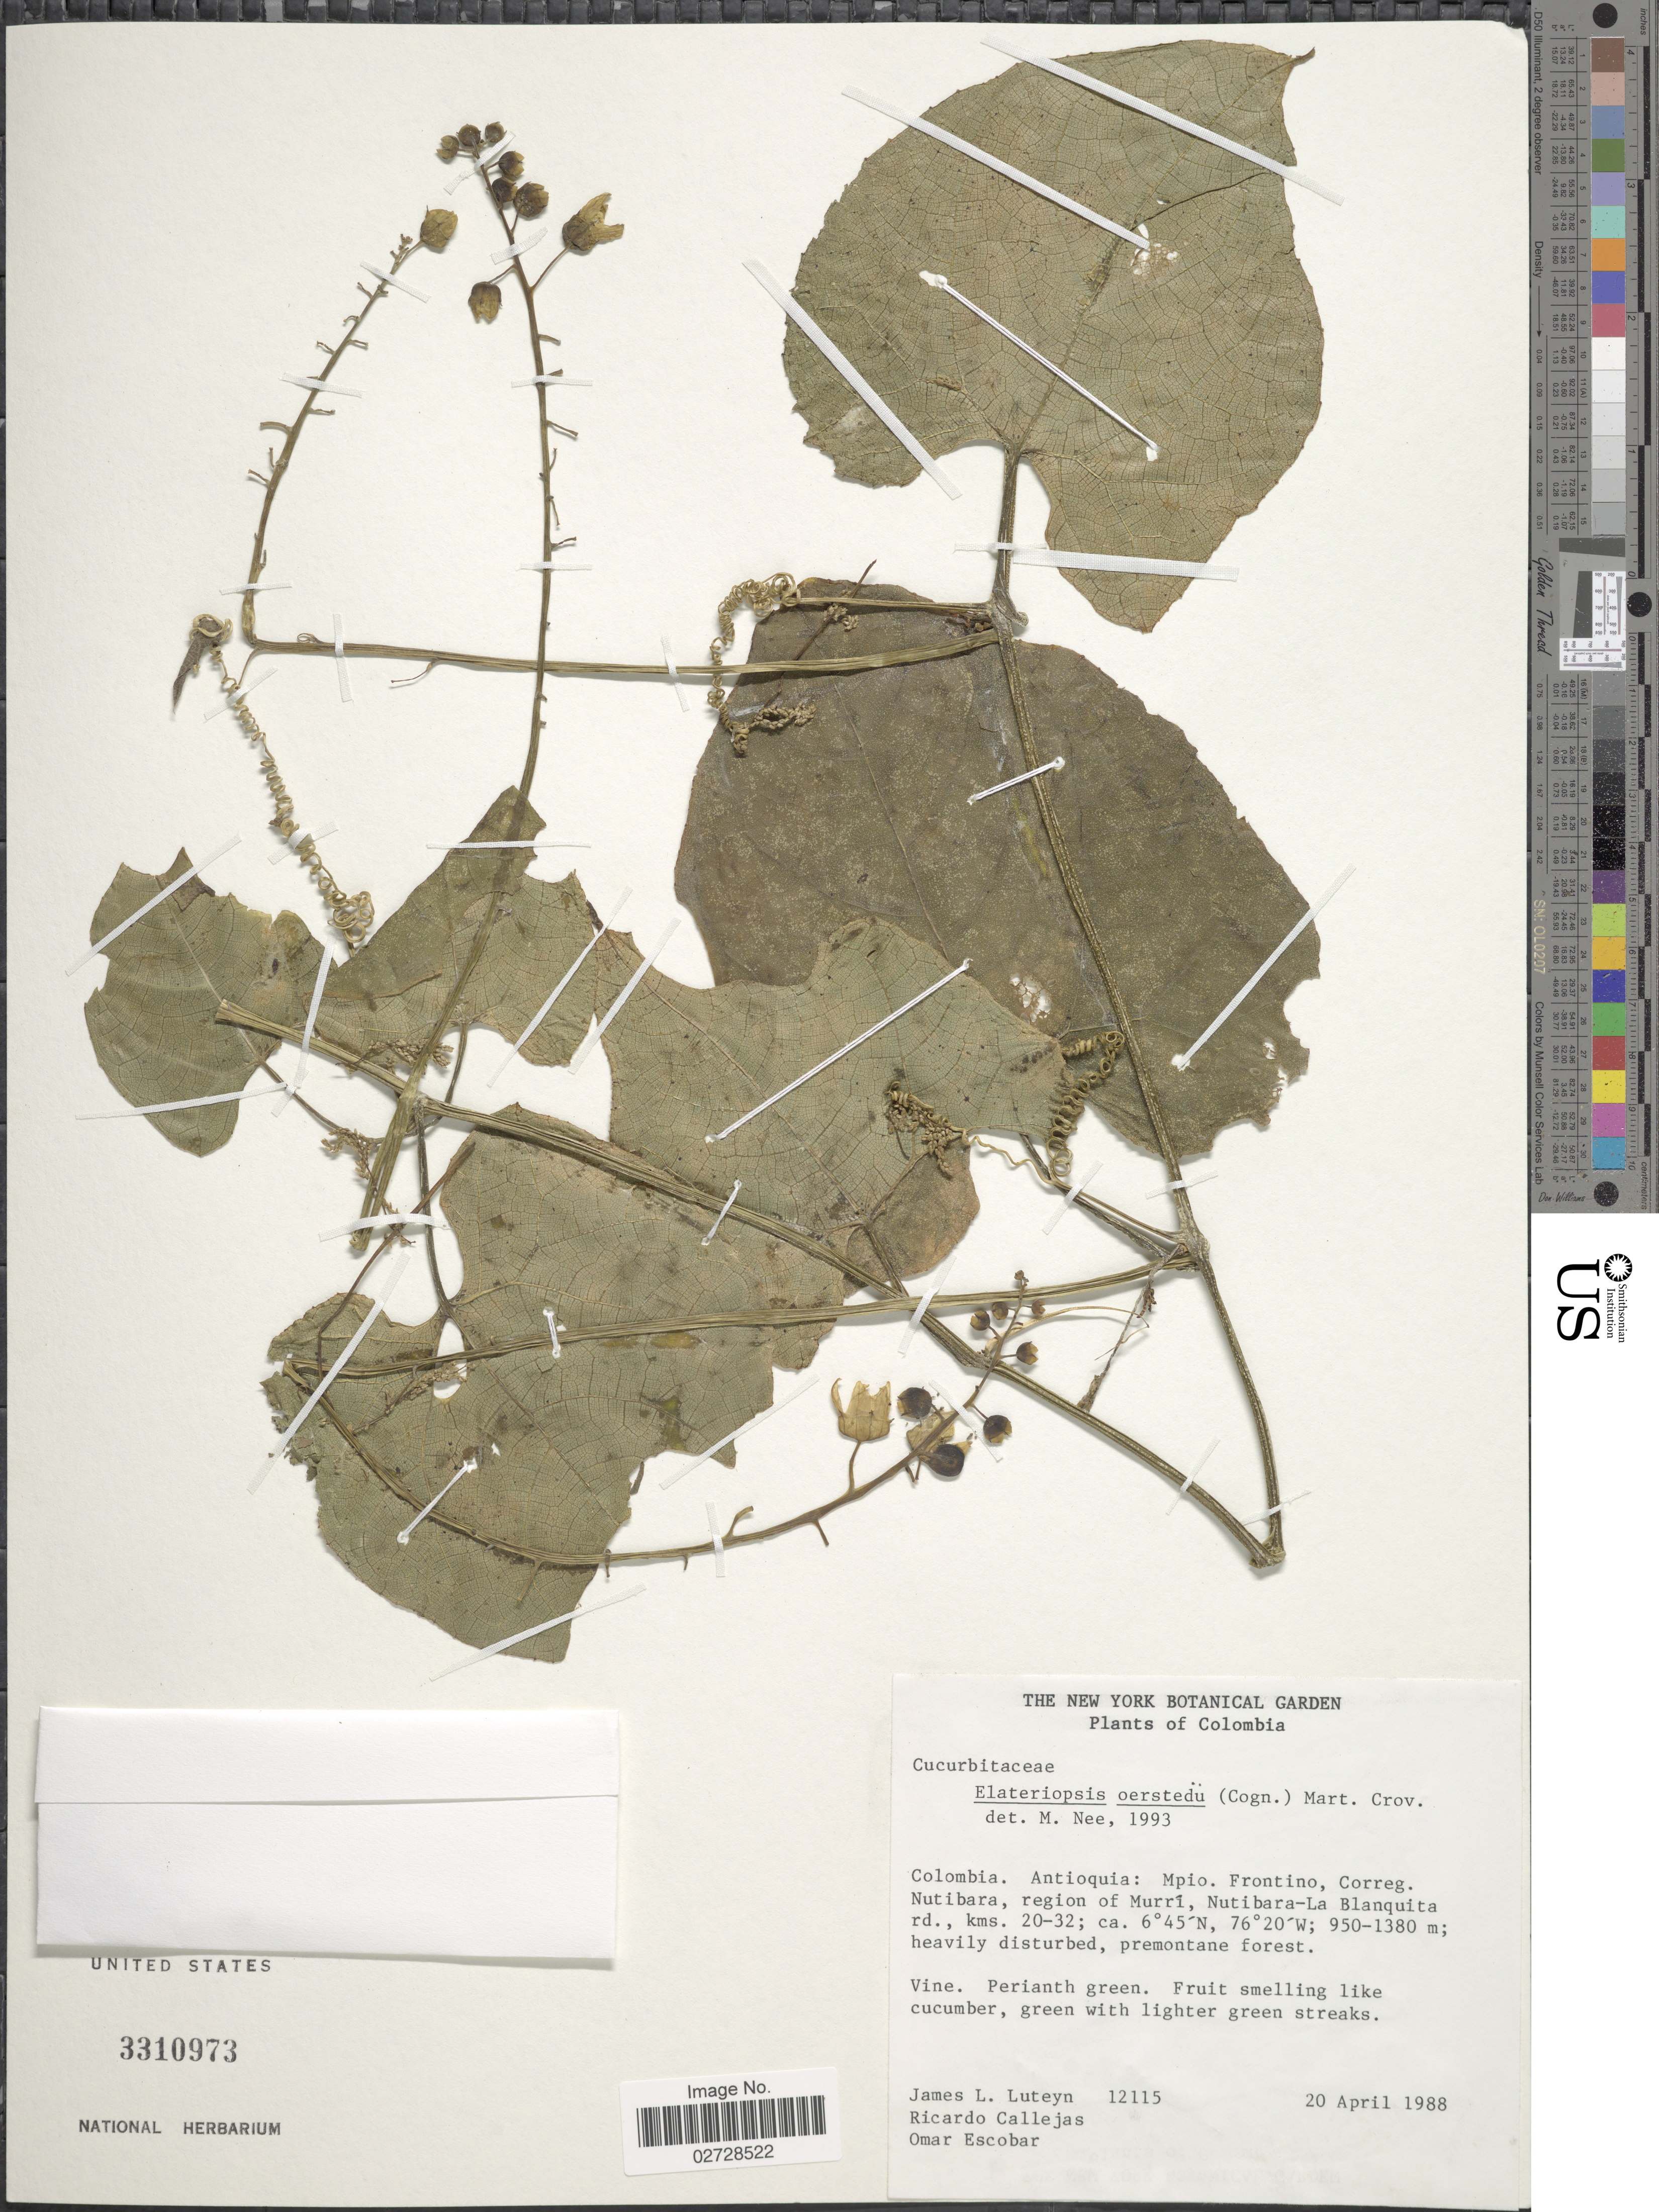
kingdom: Plantae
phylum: Tracheophyta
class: Magnoliopsida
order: Cucurbitales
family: Cucurbitaceae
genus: Hanburia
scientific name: Hanburia oerstedii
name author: (Cogn.) H. Schaef. & S.S. Renner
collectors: J. L. Luteyn, R. Callejas & O. D. Escobar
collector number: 12115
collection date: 1988-04-20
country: Colombia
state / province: Antioquia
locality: Mpio. Frontino, Correg. Nutibara, region of Murri, Nutibara-La Blanquita rd. kms. 20-32.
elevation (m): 950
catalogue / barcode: US 3310973